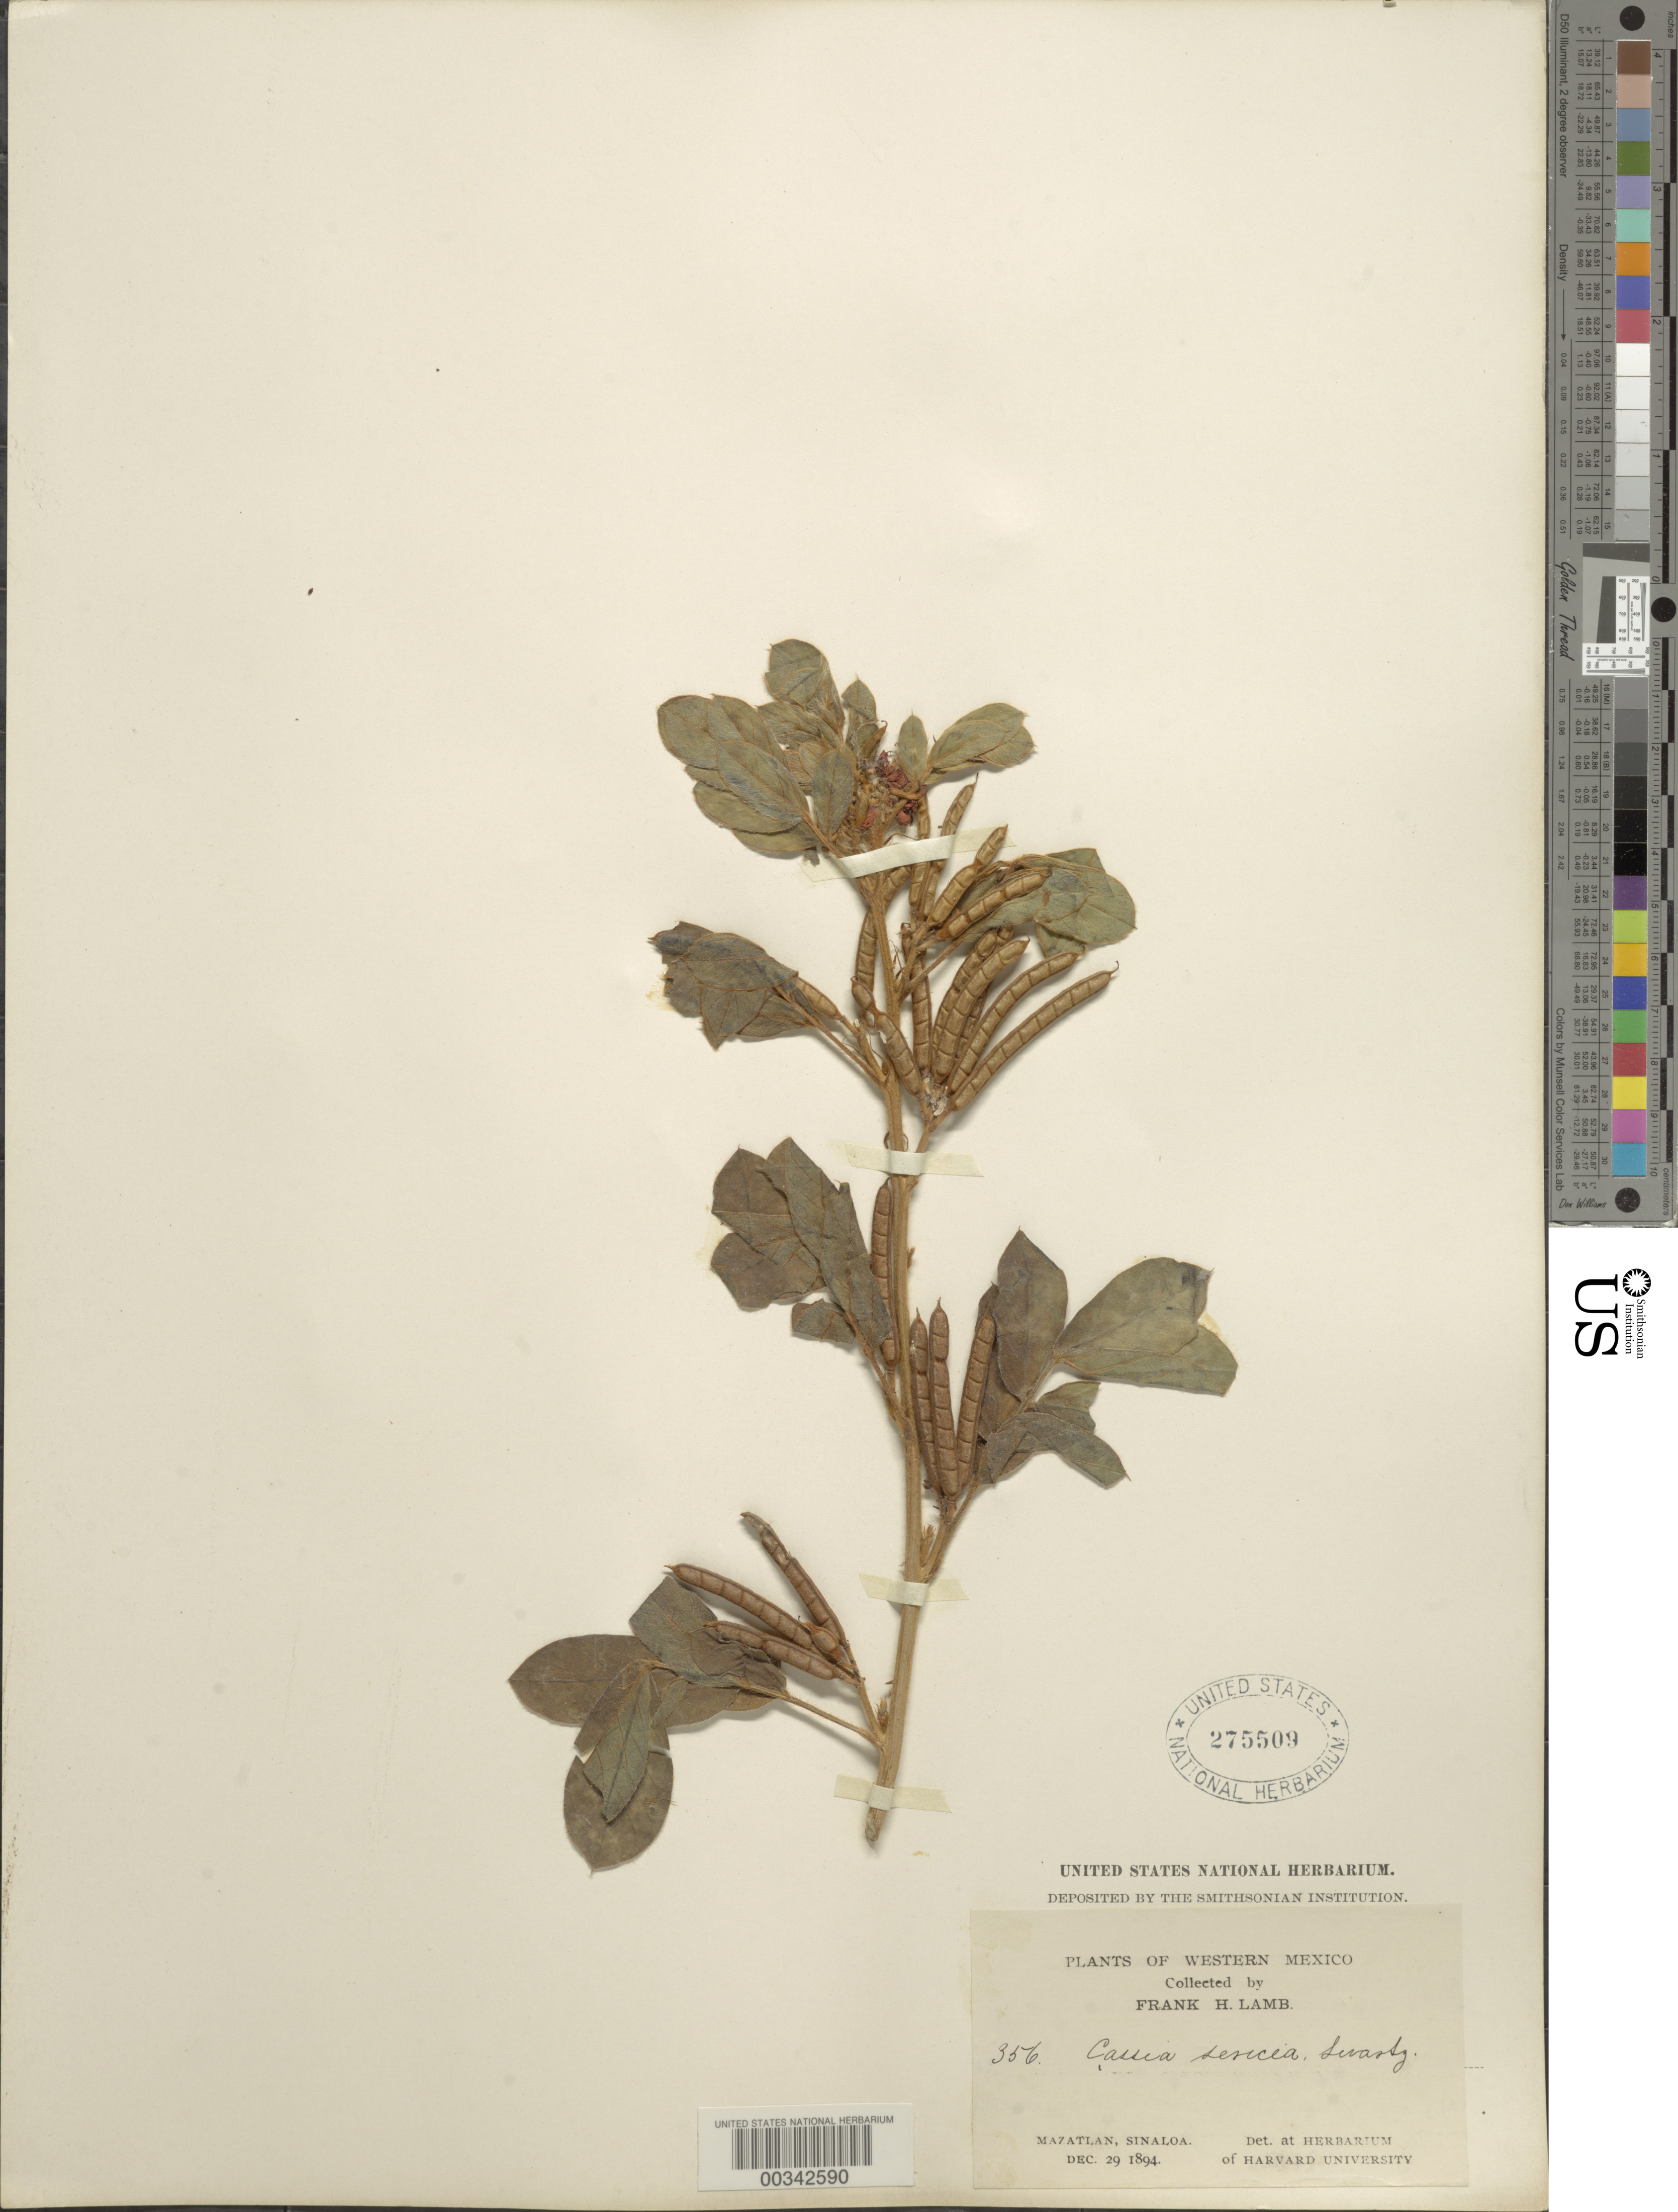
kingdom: Plantae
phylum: Tracheophyta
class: Magnoliopsida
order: Fabales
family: Fabaceae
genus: Senna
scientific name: Senna uniflora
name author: (Mill.) H.S. Irwin & Barneby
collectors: F. H. Lamb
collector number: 356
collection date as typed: Dec 29 1894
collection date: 1894-12-29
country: Mexico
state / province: Sinaloa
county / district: Mazatlán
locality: Mazatlán.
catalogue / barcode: US 275509